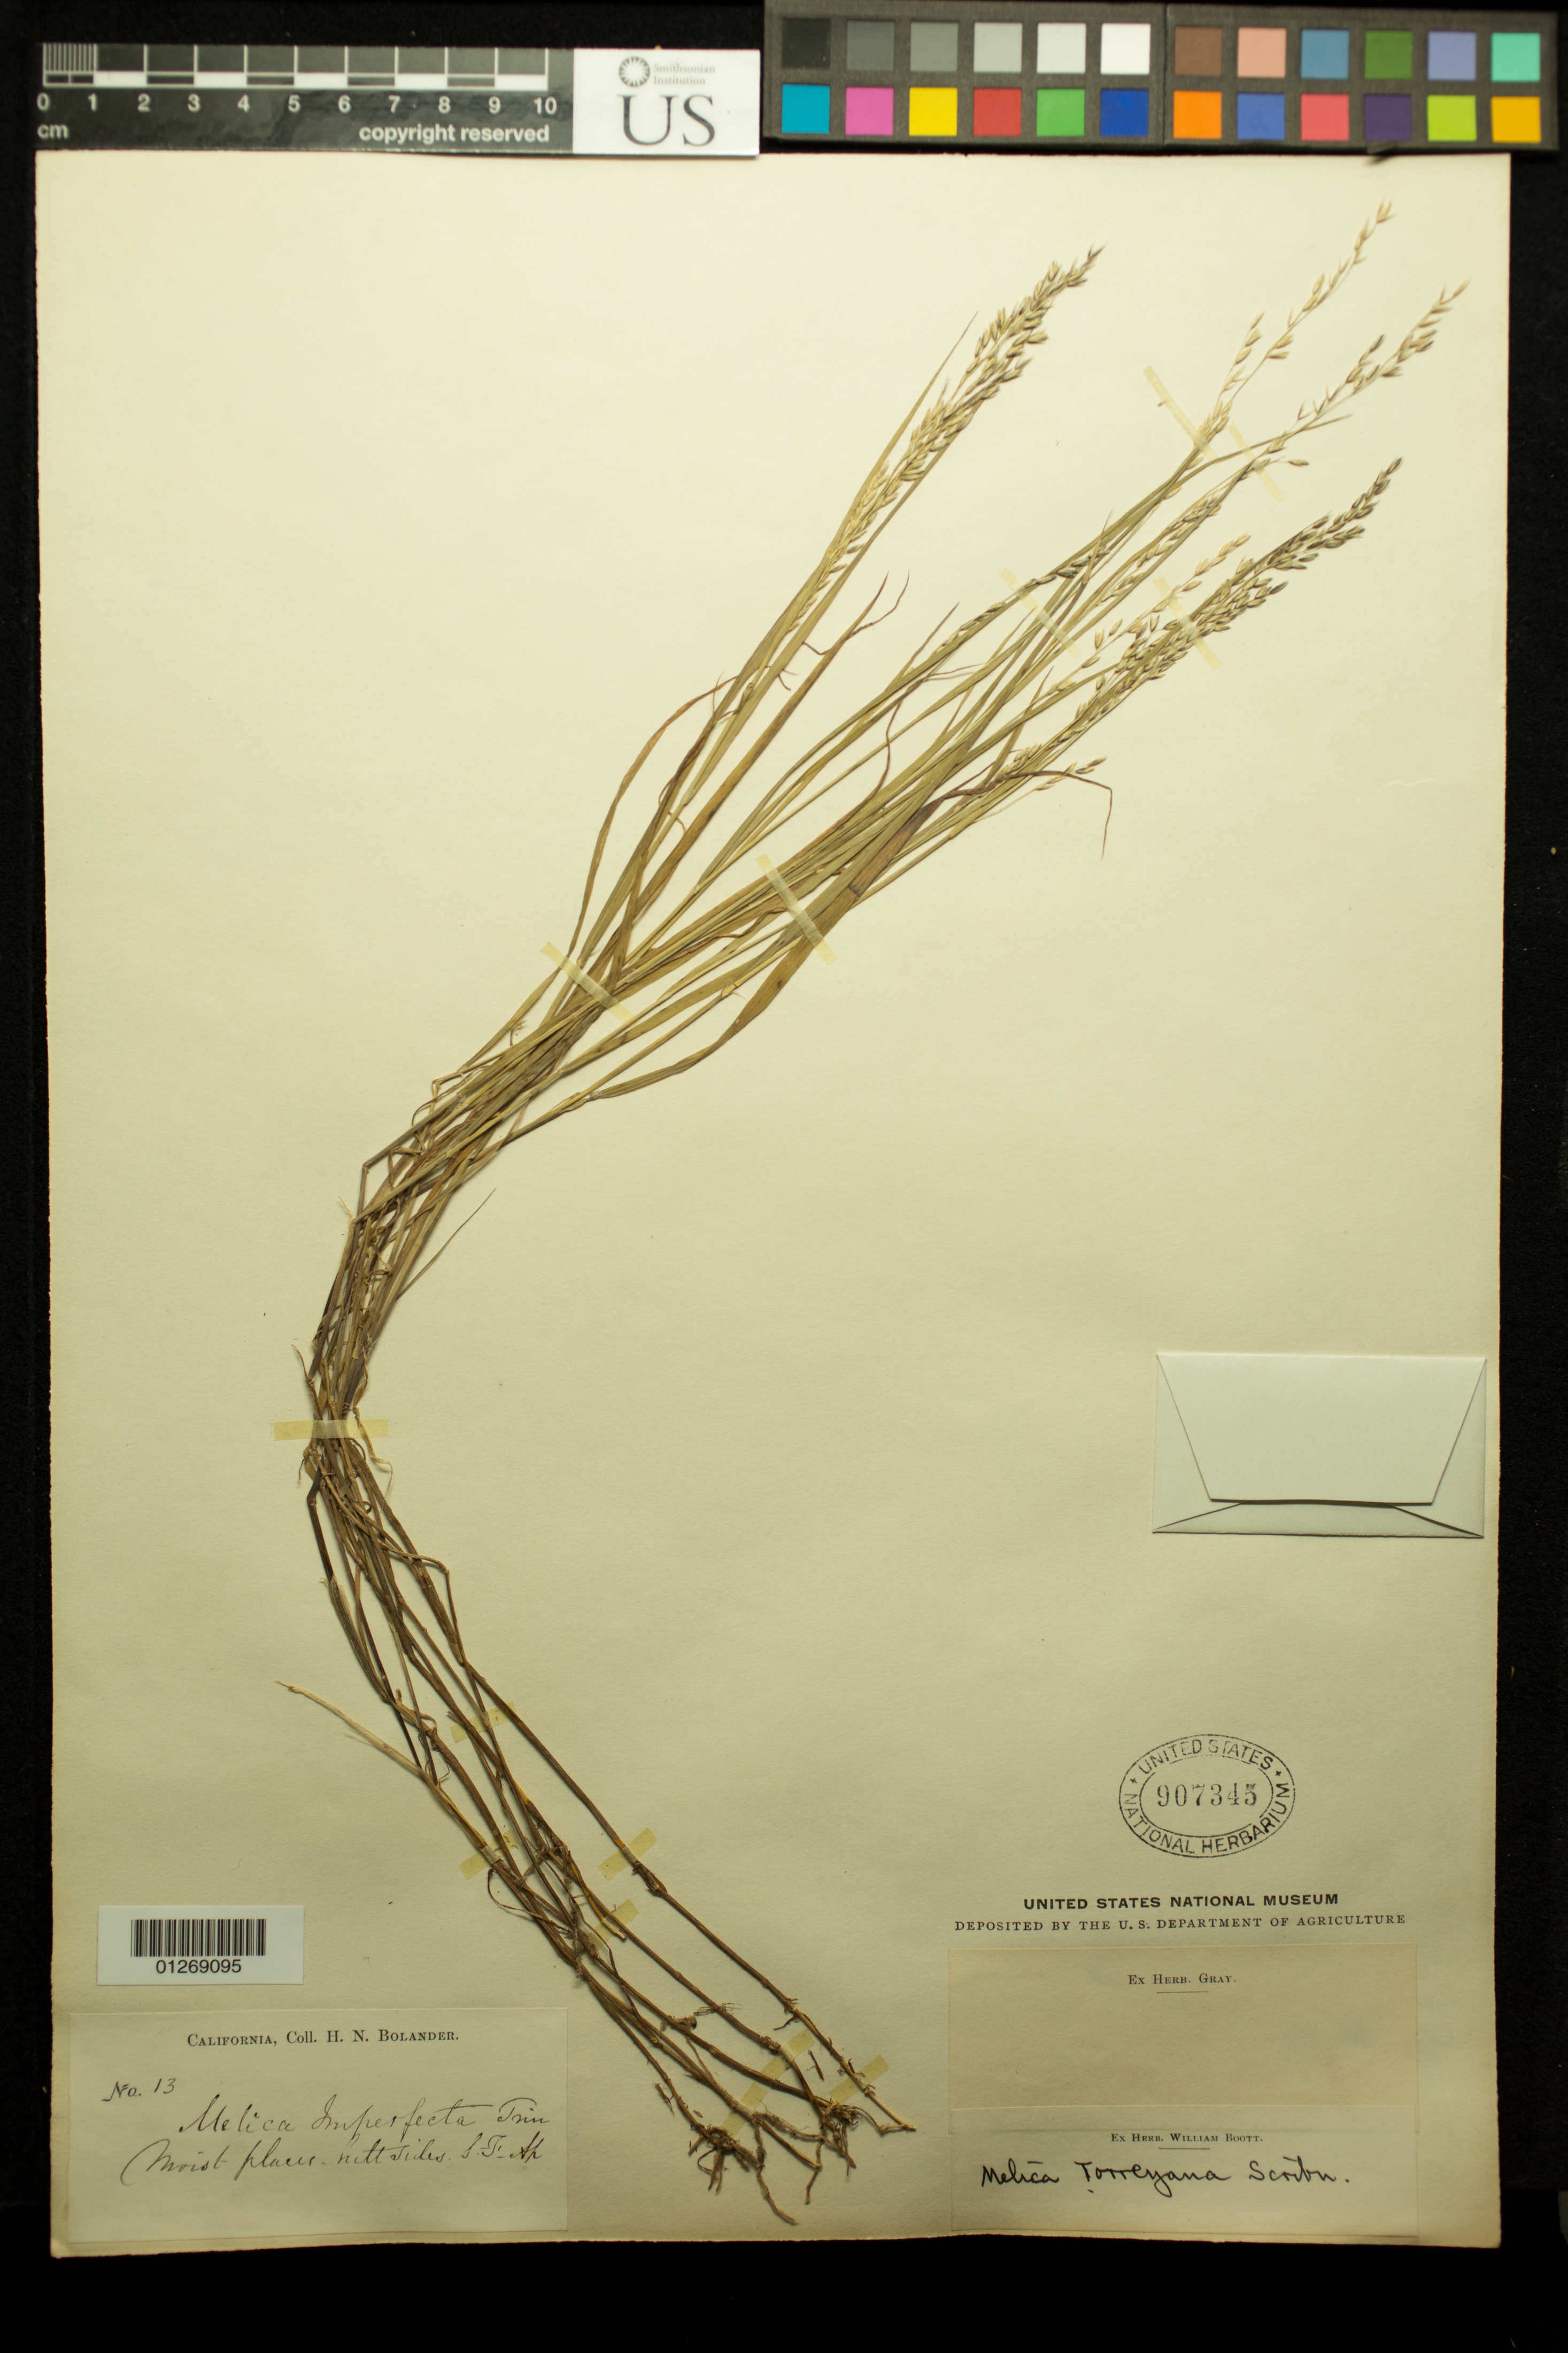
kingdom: Plantae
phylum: Tracheophyta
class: Liliopsida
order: Poales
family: Poaceae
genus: Melica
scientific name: Melica torreyana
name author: Scribn.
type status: Syntype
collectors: H. Bolander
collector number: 13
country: United States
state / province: California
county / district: San Francisco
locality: S.F. [San Francisco?]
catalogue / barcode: US 907345